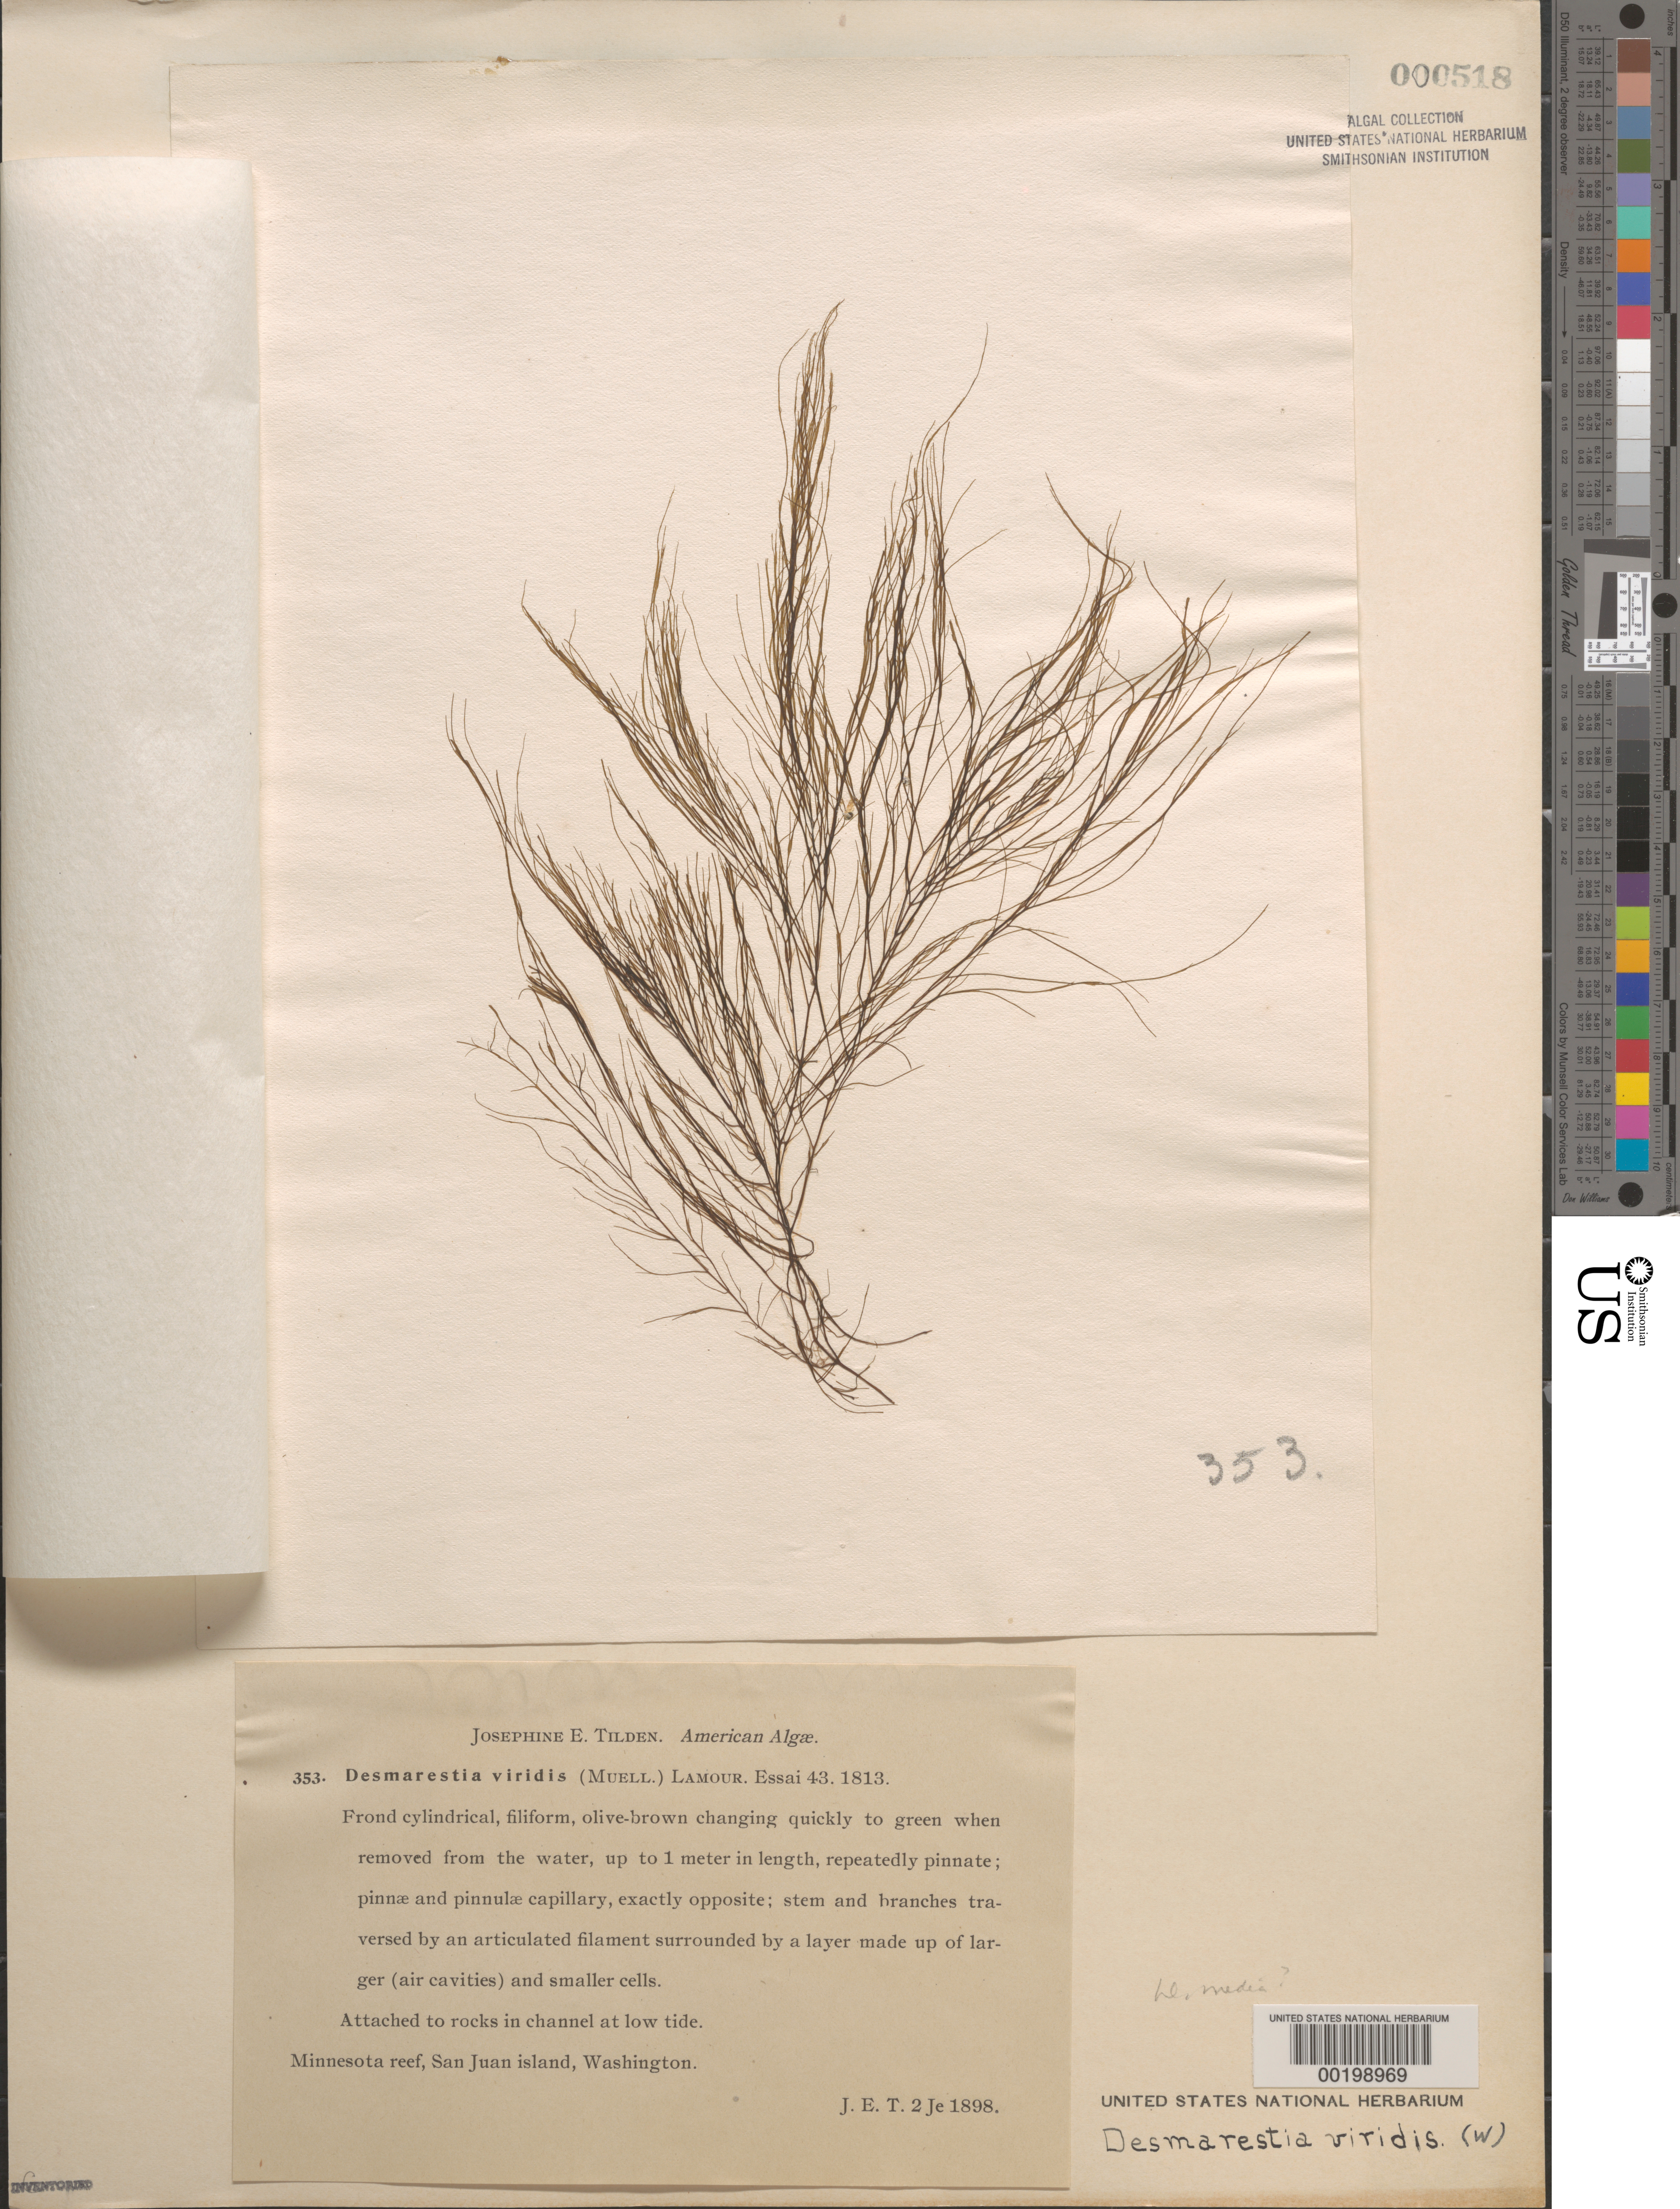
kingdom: Chromista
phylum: Ochrophyta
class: Phaeophyceae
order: Desmarestiales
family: Desmarestiaceae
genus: Desmarestia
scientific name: Desmarestia viridis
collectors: J. E. Tilden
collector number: JET 353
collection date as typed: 02 Jun 1898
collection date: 1898-06-02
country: United States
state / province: Washington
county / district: San Juan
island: San Juan Island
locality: Minnesota Reef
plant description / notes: Tilden, American Algae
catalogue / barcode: US 518